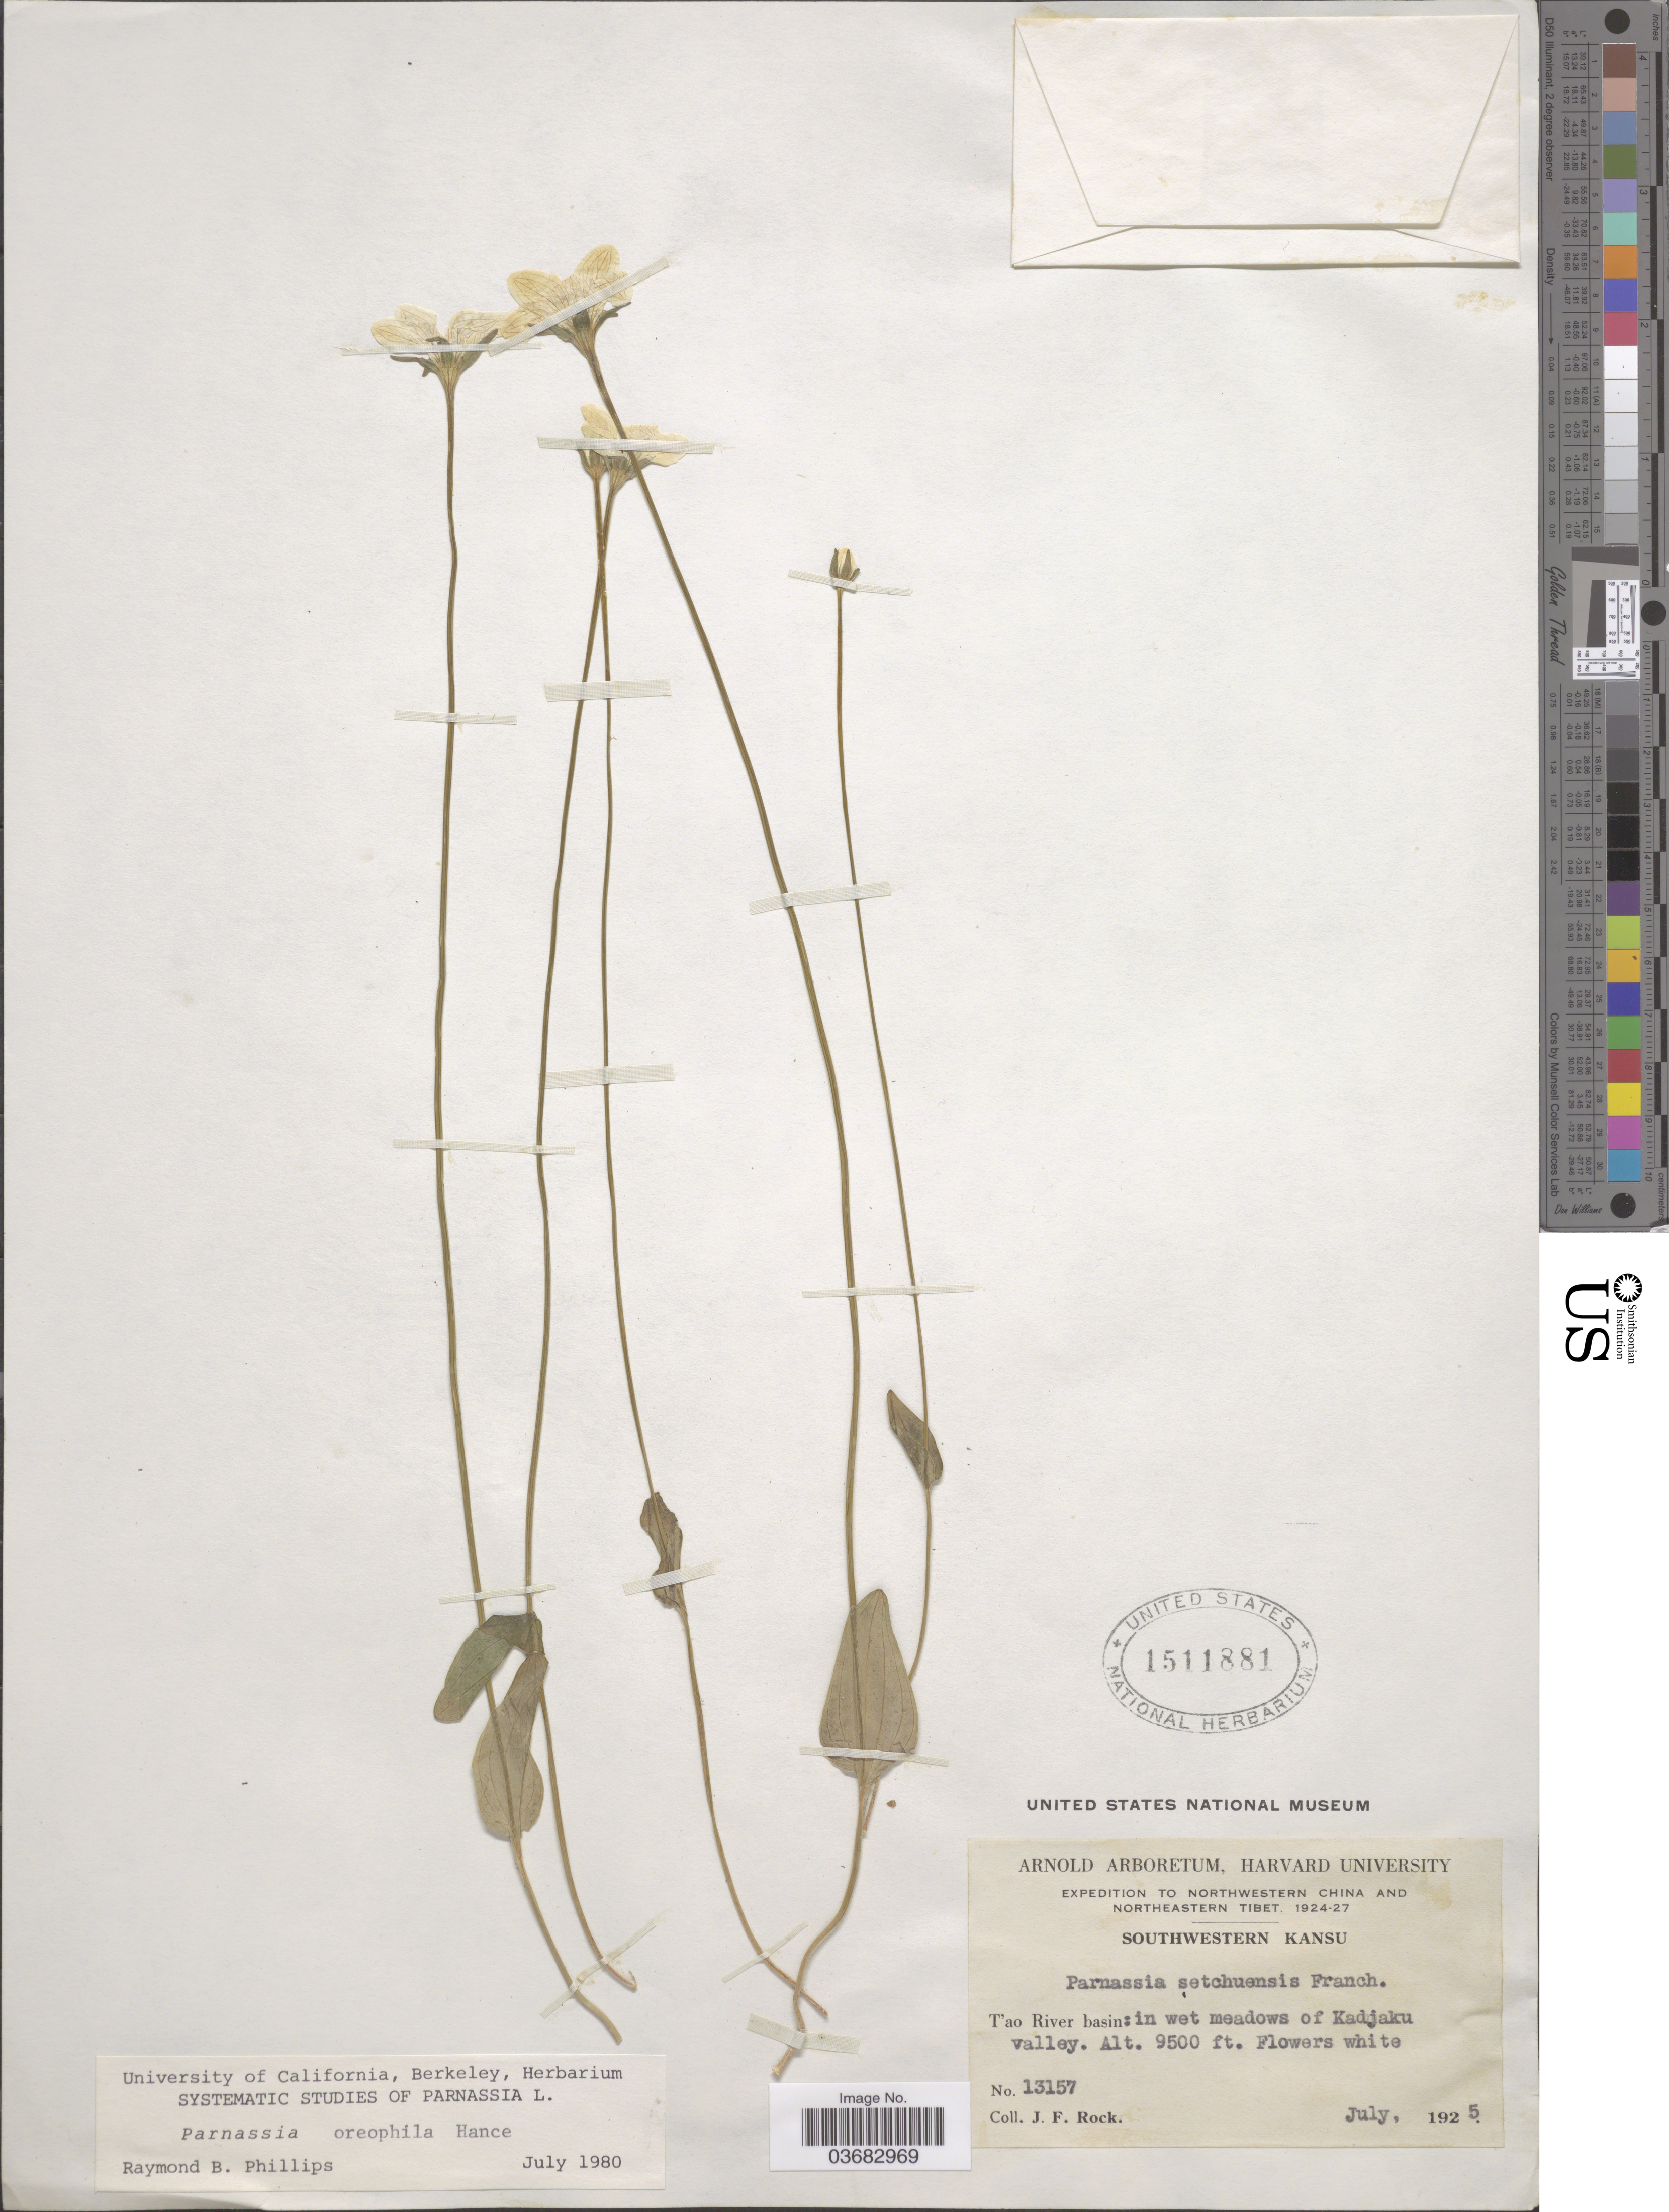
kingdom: Plantae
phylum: Tracheophyta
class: Magnoliopsida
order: Celastrales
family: Parnassiaceae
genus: Parnassia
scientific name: Parnassia oreophila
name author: Hance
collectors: J. Rock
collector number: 13157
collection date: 1925-07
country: China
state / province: Gansu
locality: Expedition to Northwestern China and Northeastern Tibet. 1924-27. Southwestern Kansu. T'ao River basin: in wet meadows of Kadjaku valley.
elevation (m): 2896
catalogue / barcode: US 1511881